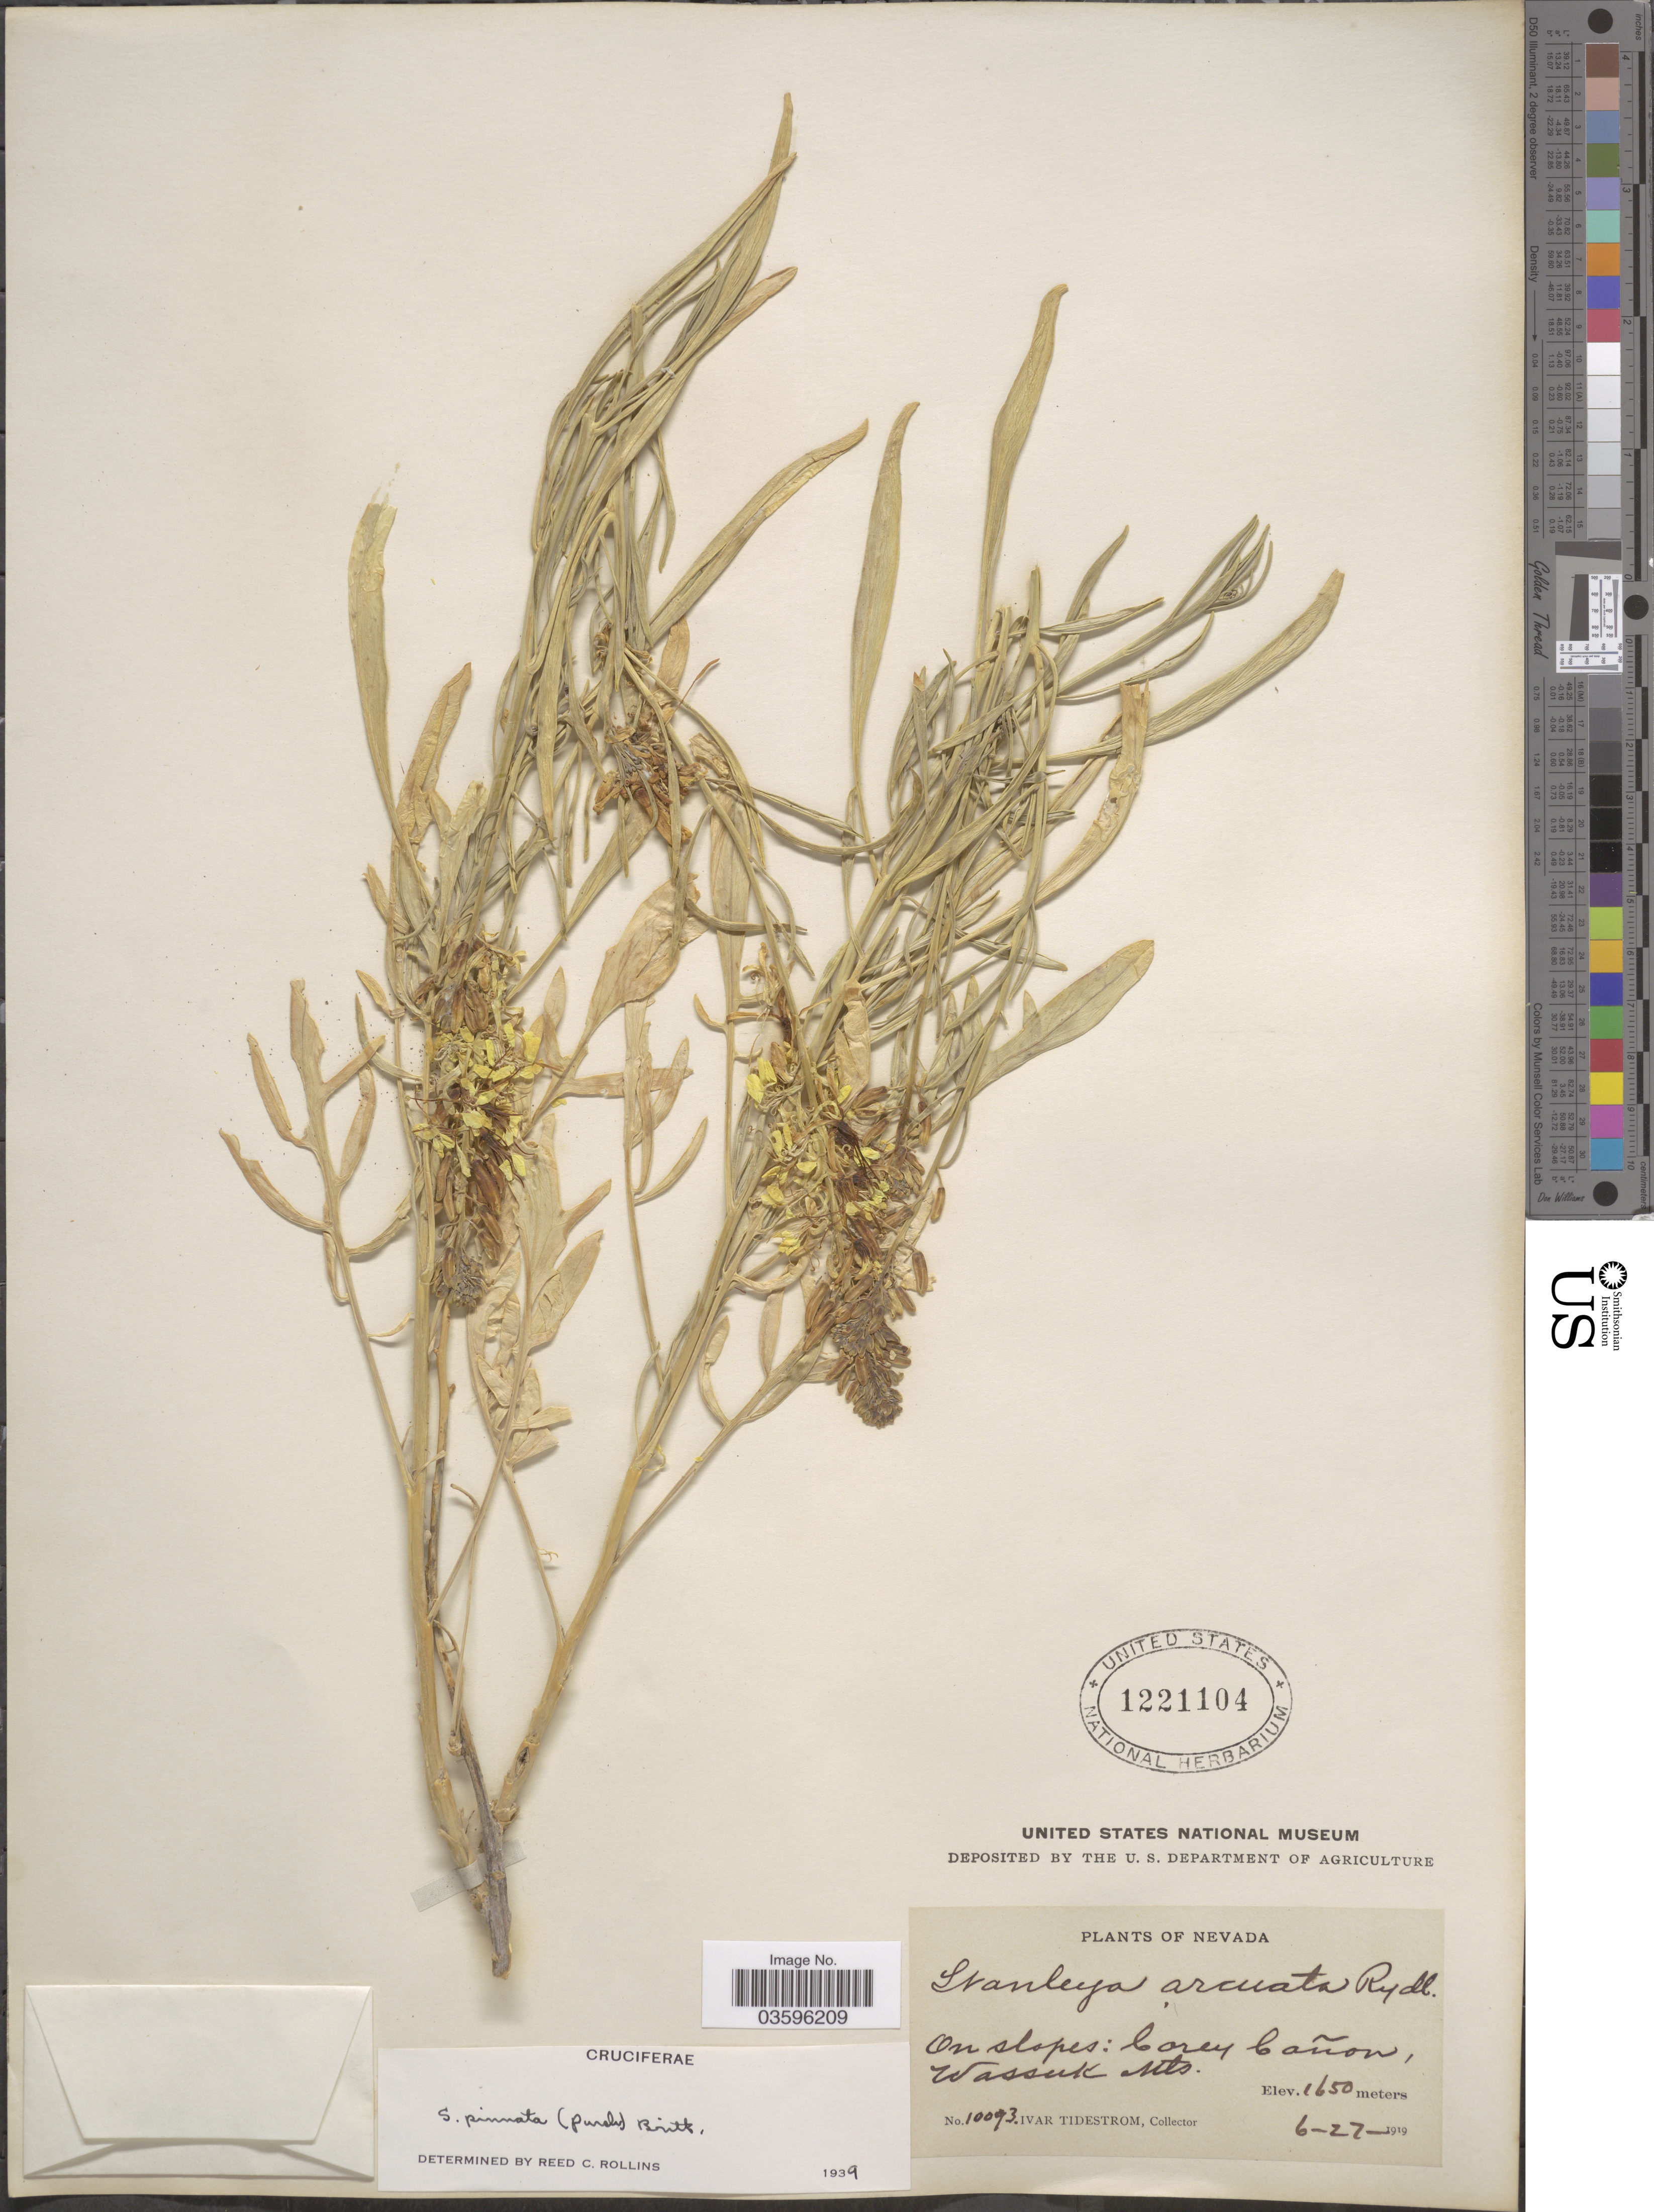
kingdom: Plantae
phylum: Tracheophyta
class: Magnoliopsida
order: Brassicales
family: Brassicaceae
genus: Stanleya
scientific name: Stanleya pinnata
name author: (Pursh) Britton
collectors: I. F. Tidestrom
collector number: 10093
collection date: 1919-06-27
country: United States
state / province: Nevada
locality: On slopes: Corey Cañon, Wassuk Mts.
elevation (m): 1650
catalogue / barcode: US 1221104